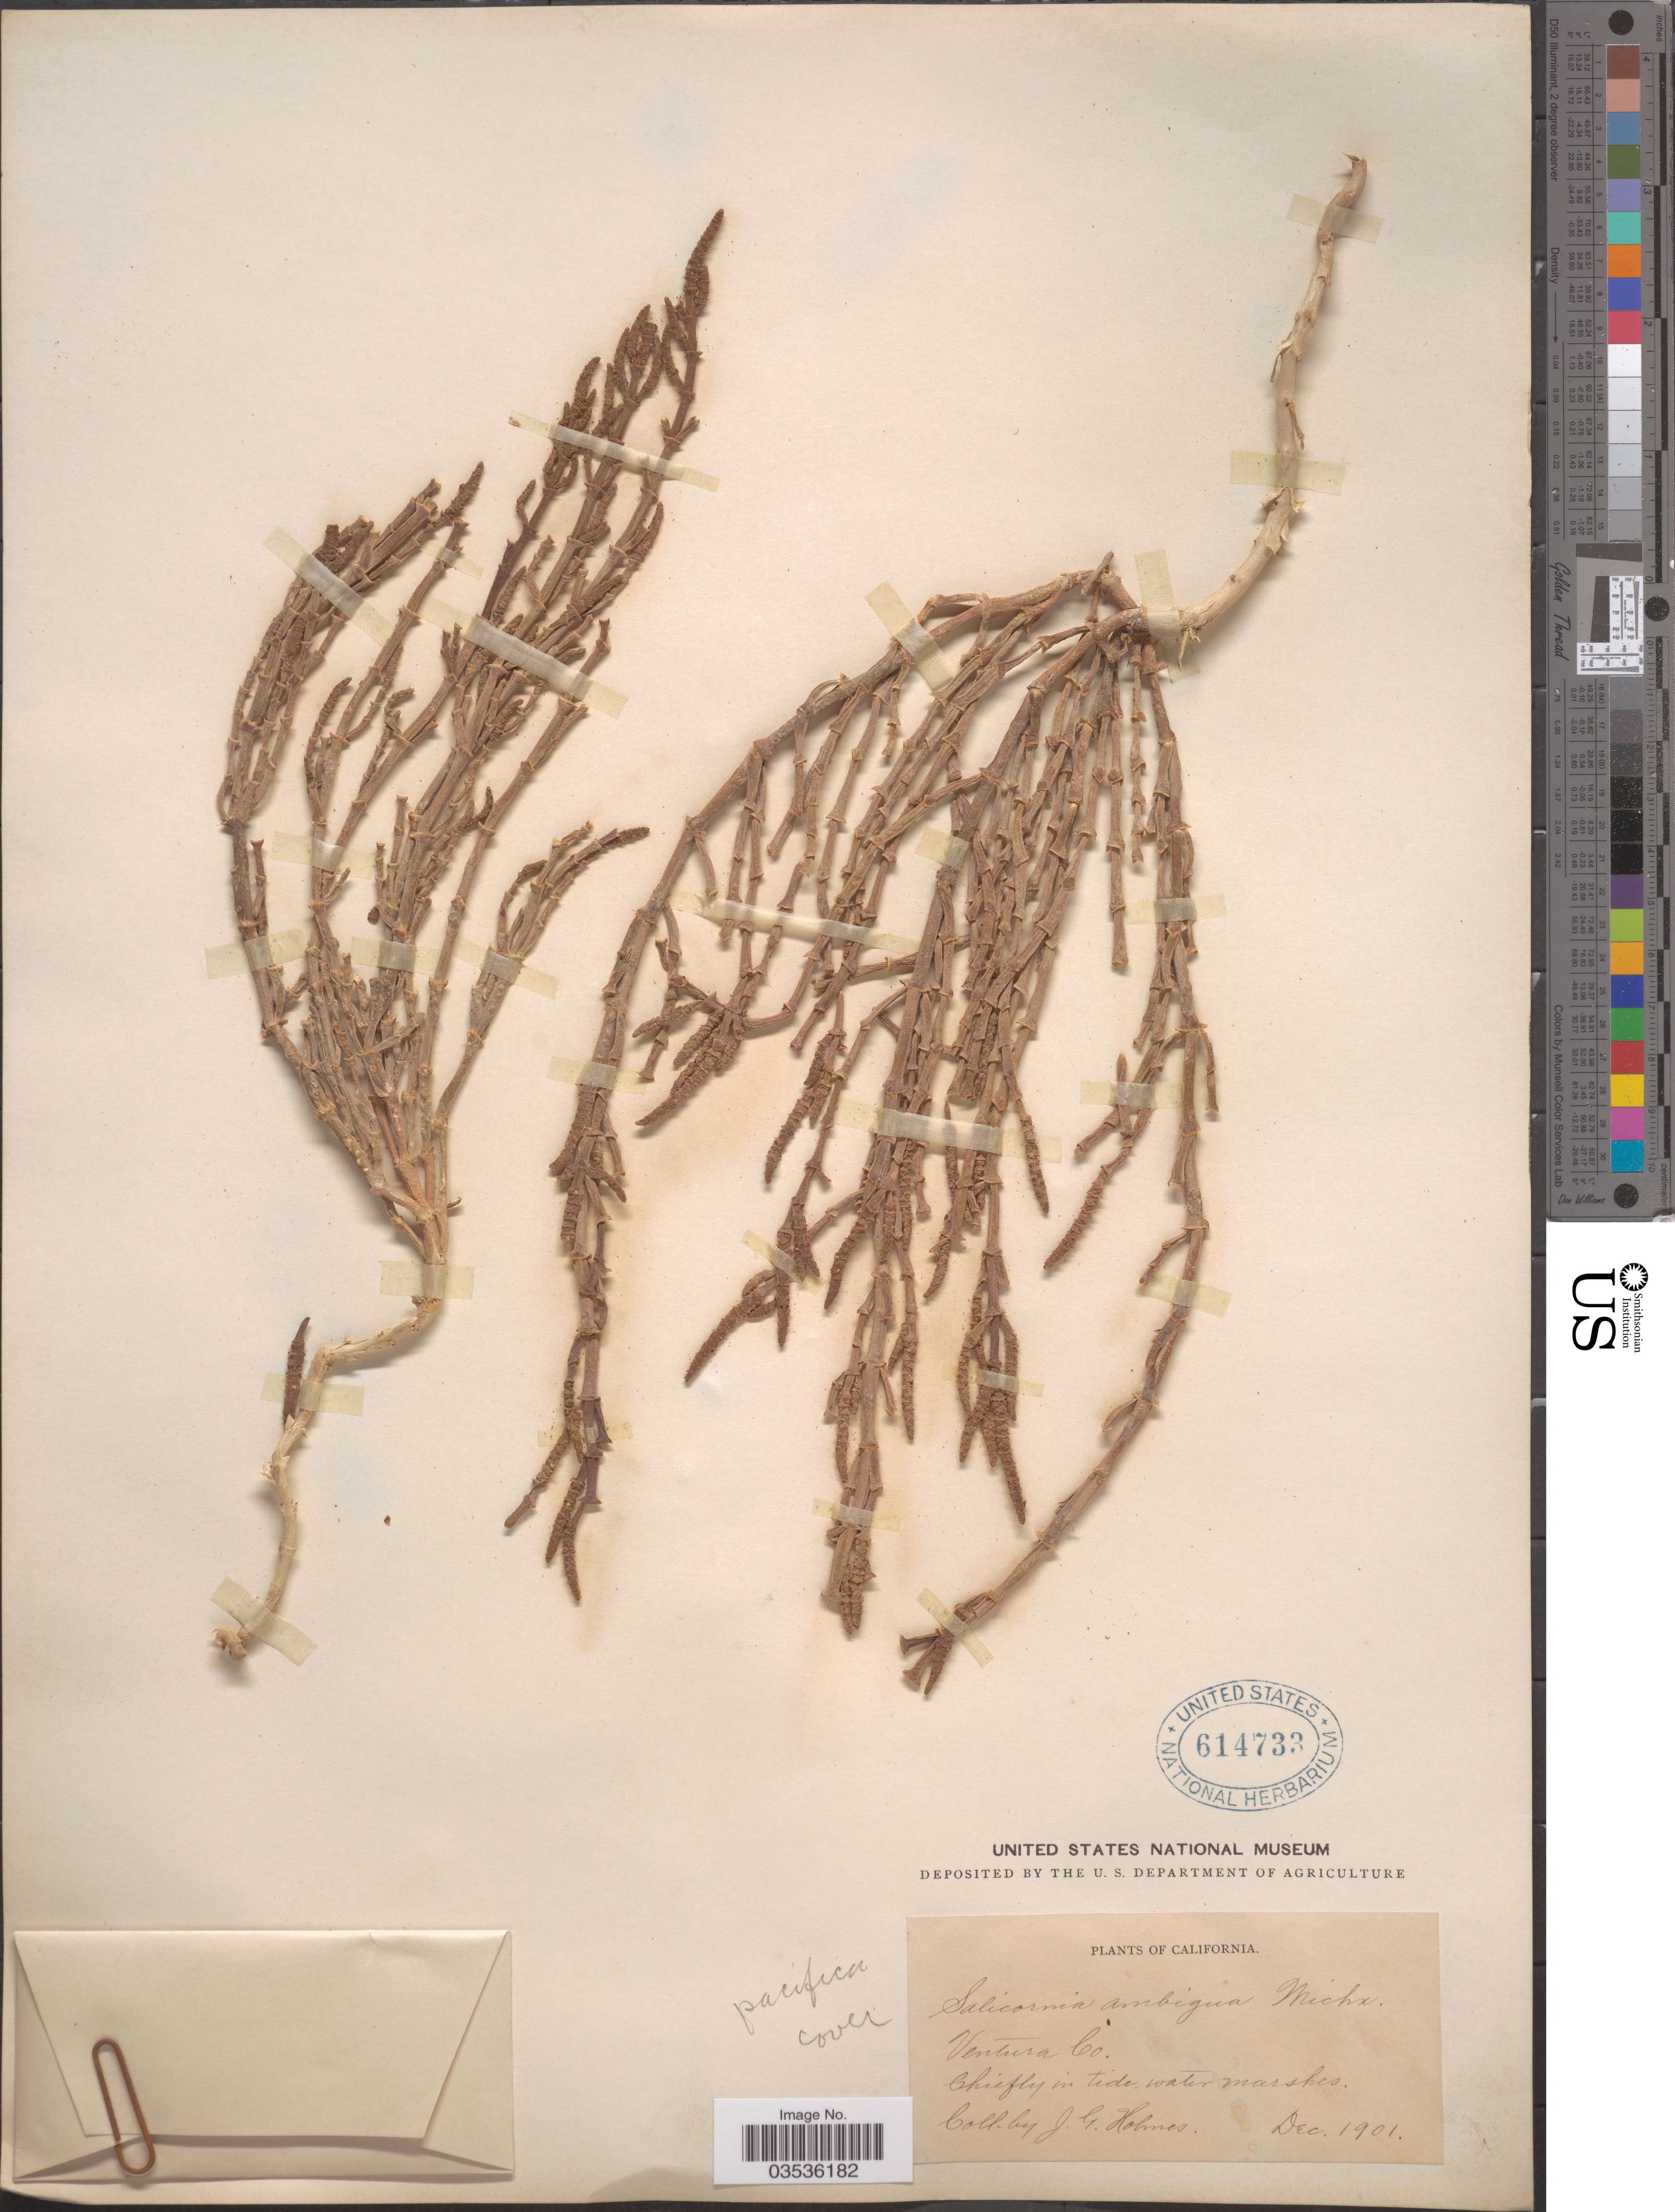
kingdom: Plantae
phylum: Tracheophyta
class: Magnoliopsida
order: Caryophyllales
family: Amaranthaceae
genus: Salicornia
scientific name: Salicornia pacifica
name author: Standl.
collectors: J. Holmes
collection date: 1901-12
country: United States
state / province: California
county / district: Ventura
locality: Ventura Co.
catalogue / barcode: US 614733